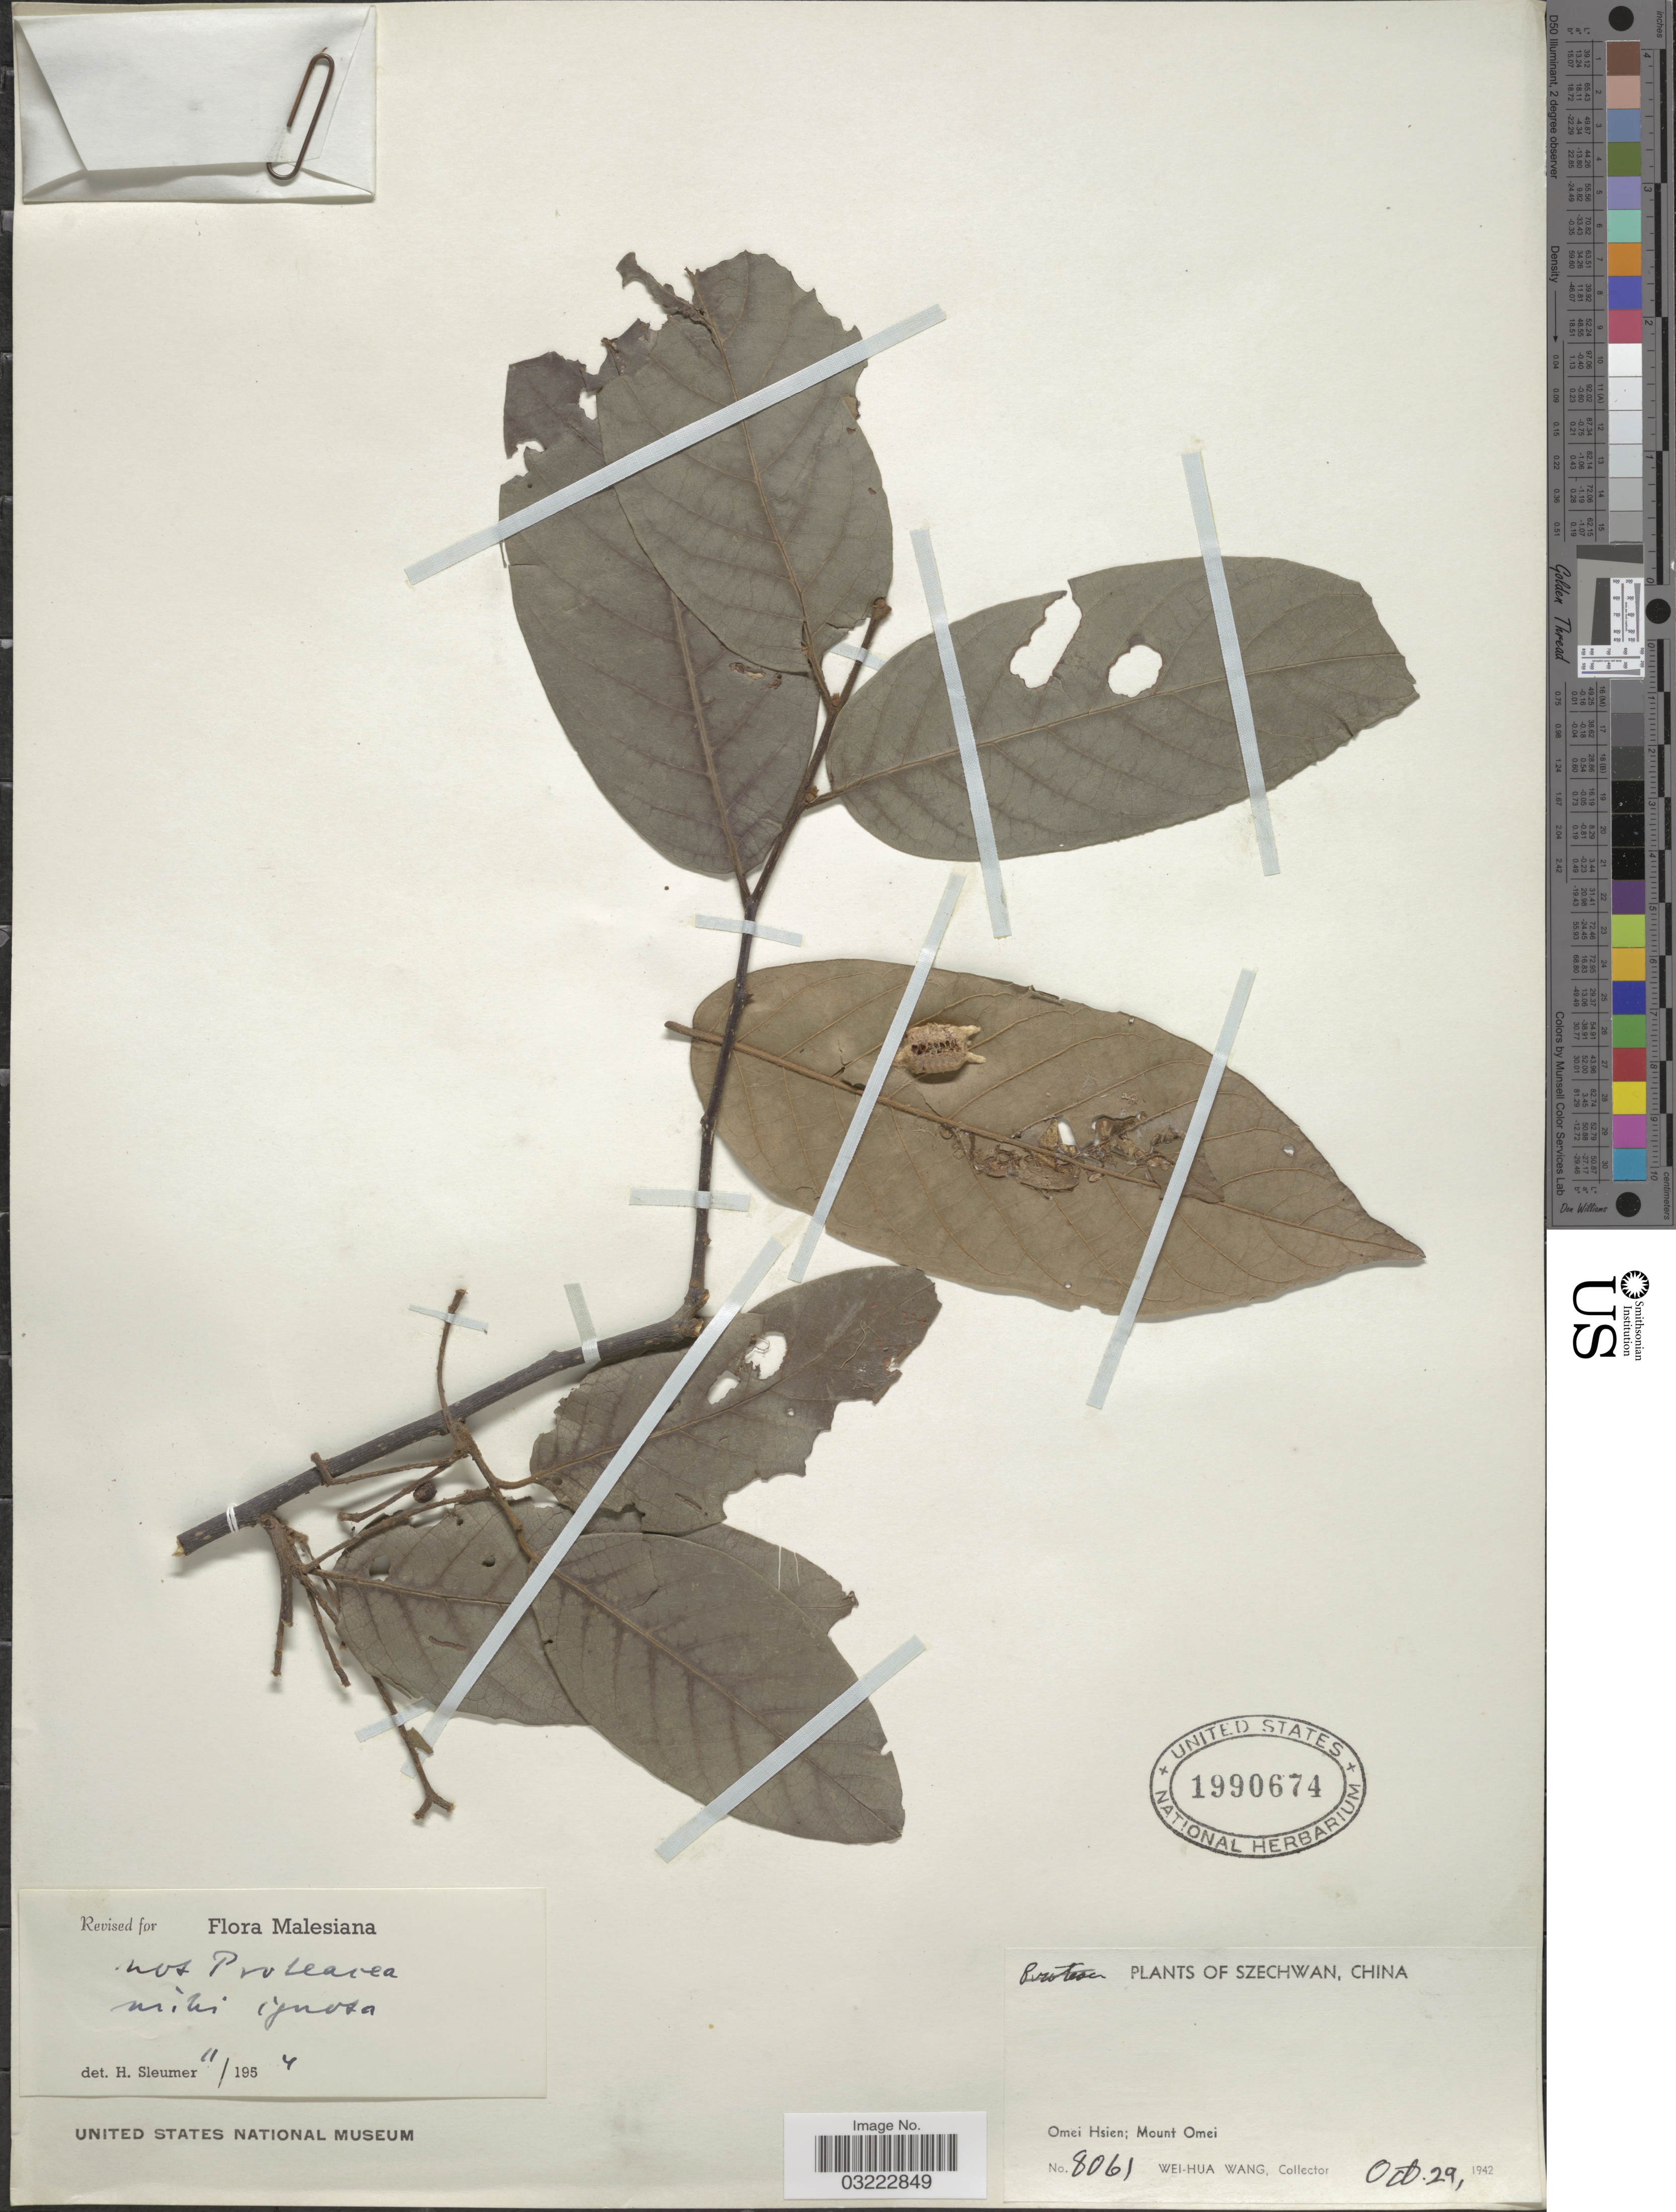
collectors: W. Wang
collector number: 8061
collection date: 1942-10-29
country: China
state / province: Sichuan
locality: Szechwan, Omei Hsien; Mount Omei.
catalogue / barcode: US 1990674